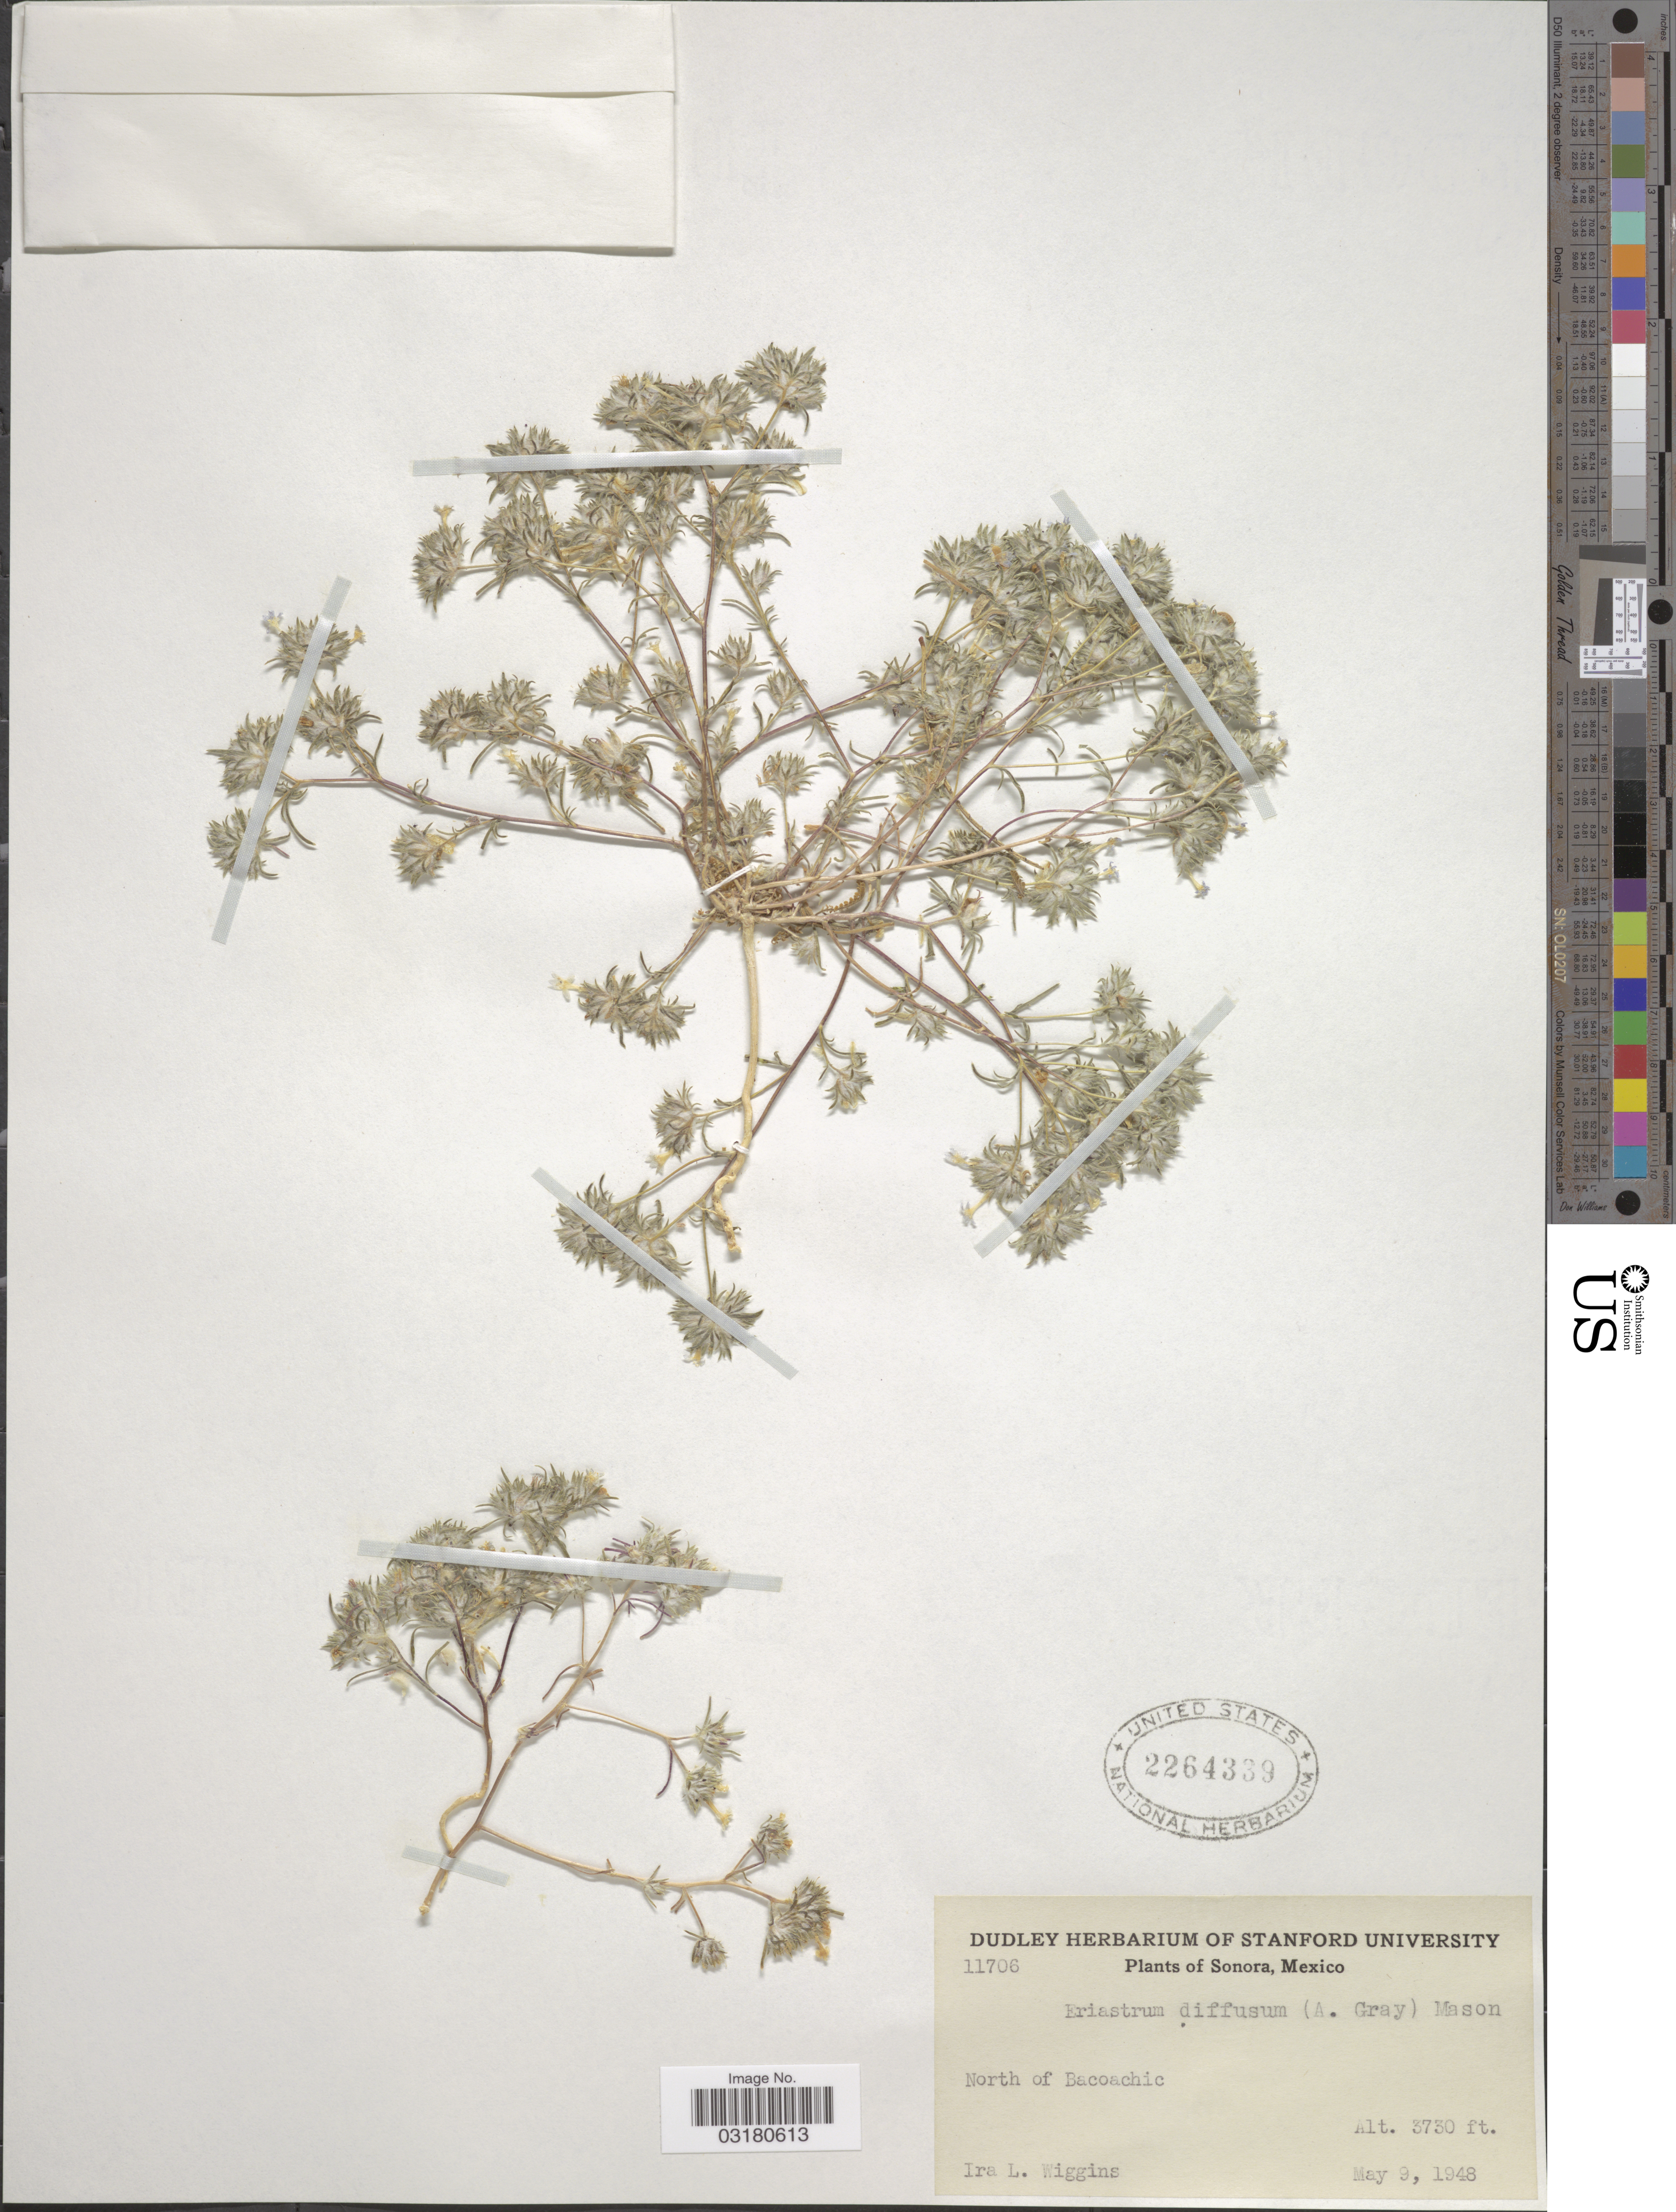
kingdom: Plantae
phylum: Tracheophyta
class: Magnoliopsida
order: Ericales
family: Polemoniaceae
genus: Eriastrum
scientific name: Eriastrum diffusum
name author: (A. Gray) H. Mason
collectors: I. L. Wiggins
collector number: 11706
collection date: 1948-05-09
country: Mexico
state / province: Sonora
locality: North of Bacoachic.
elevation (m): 1137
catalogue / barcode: US 2264339